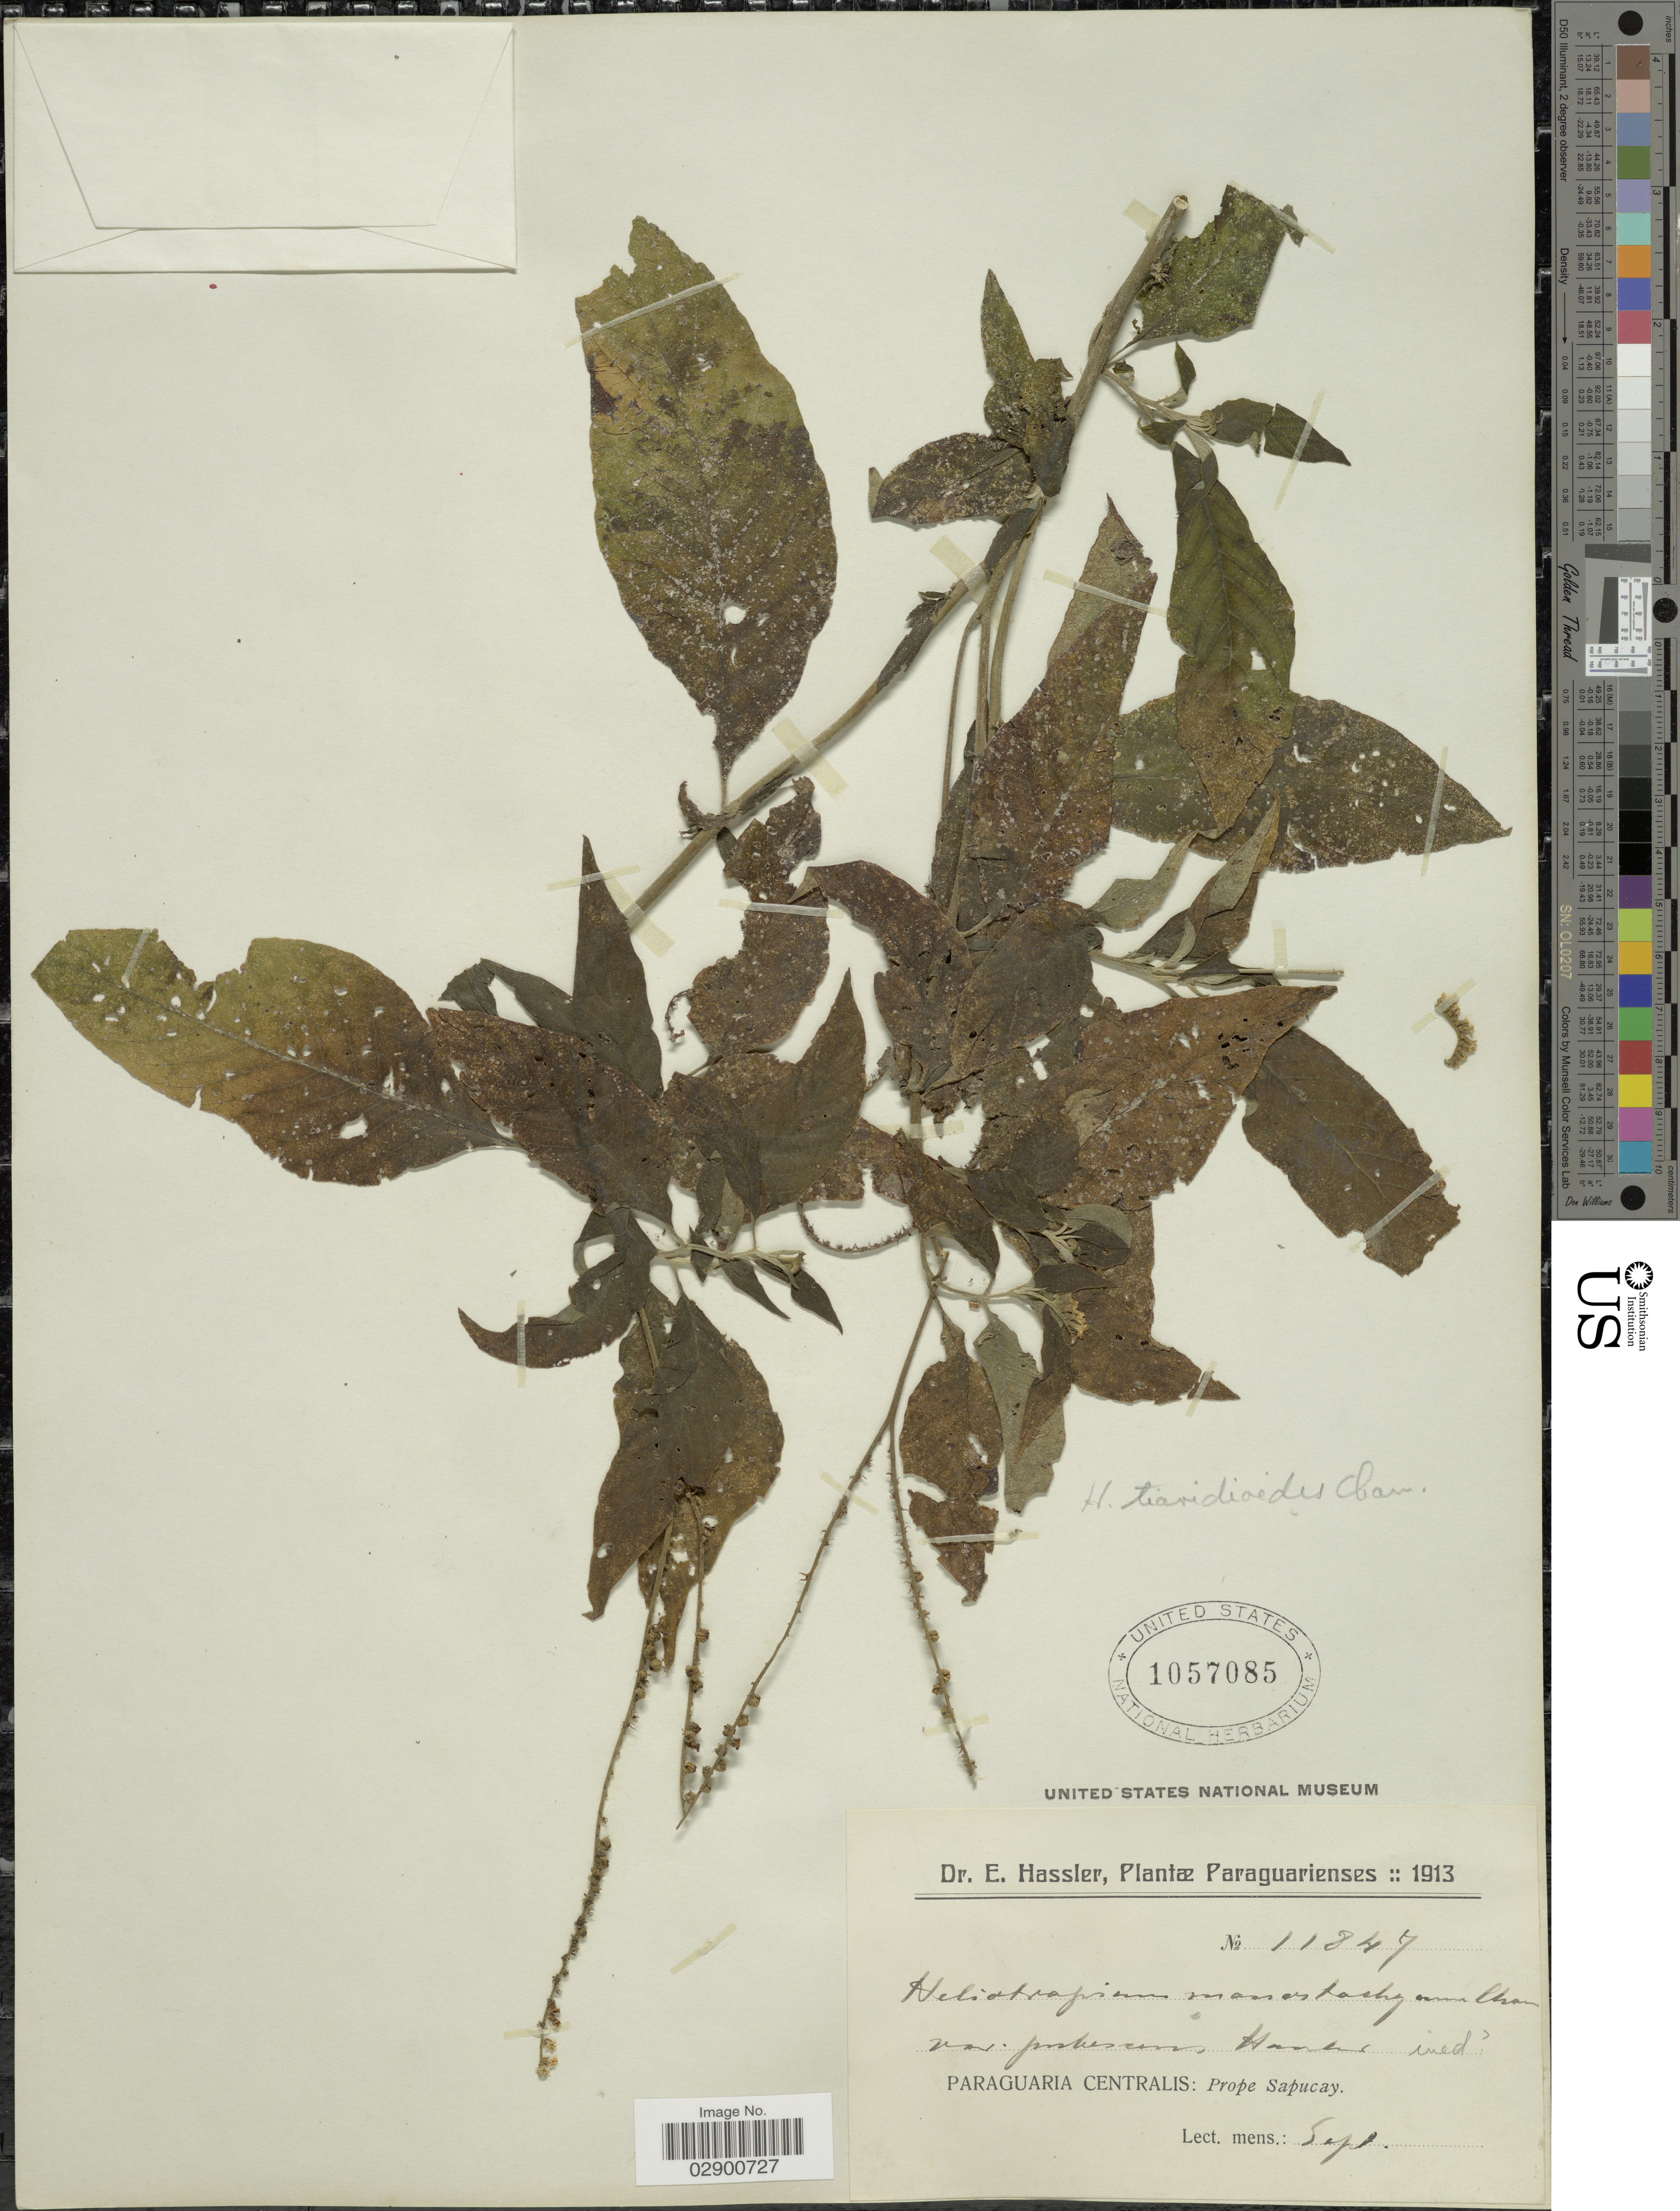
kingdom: Plantae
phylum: Tracheophyta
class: Magnoliopsida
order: Boraginales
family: Heliotropiaceae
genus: Heliotropium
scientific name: Heliotropium transalpinum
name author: Vell.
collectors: E. Hassler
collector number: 11847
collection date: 1913-09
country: Paraguay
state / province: Central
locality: Paraguari Centralis: Prope Sapucay.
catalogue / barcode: US 1057085